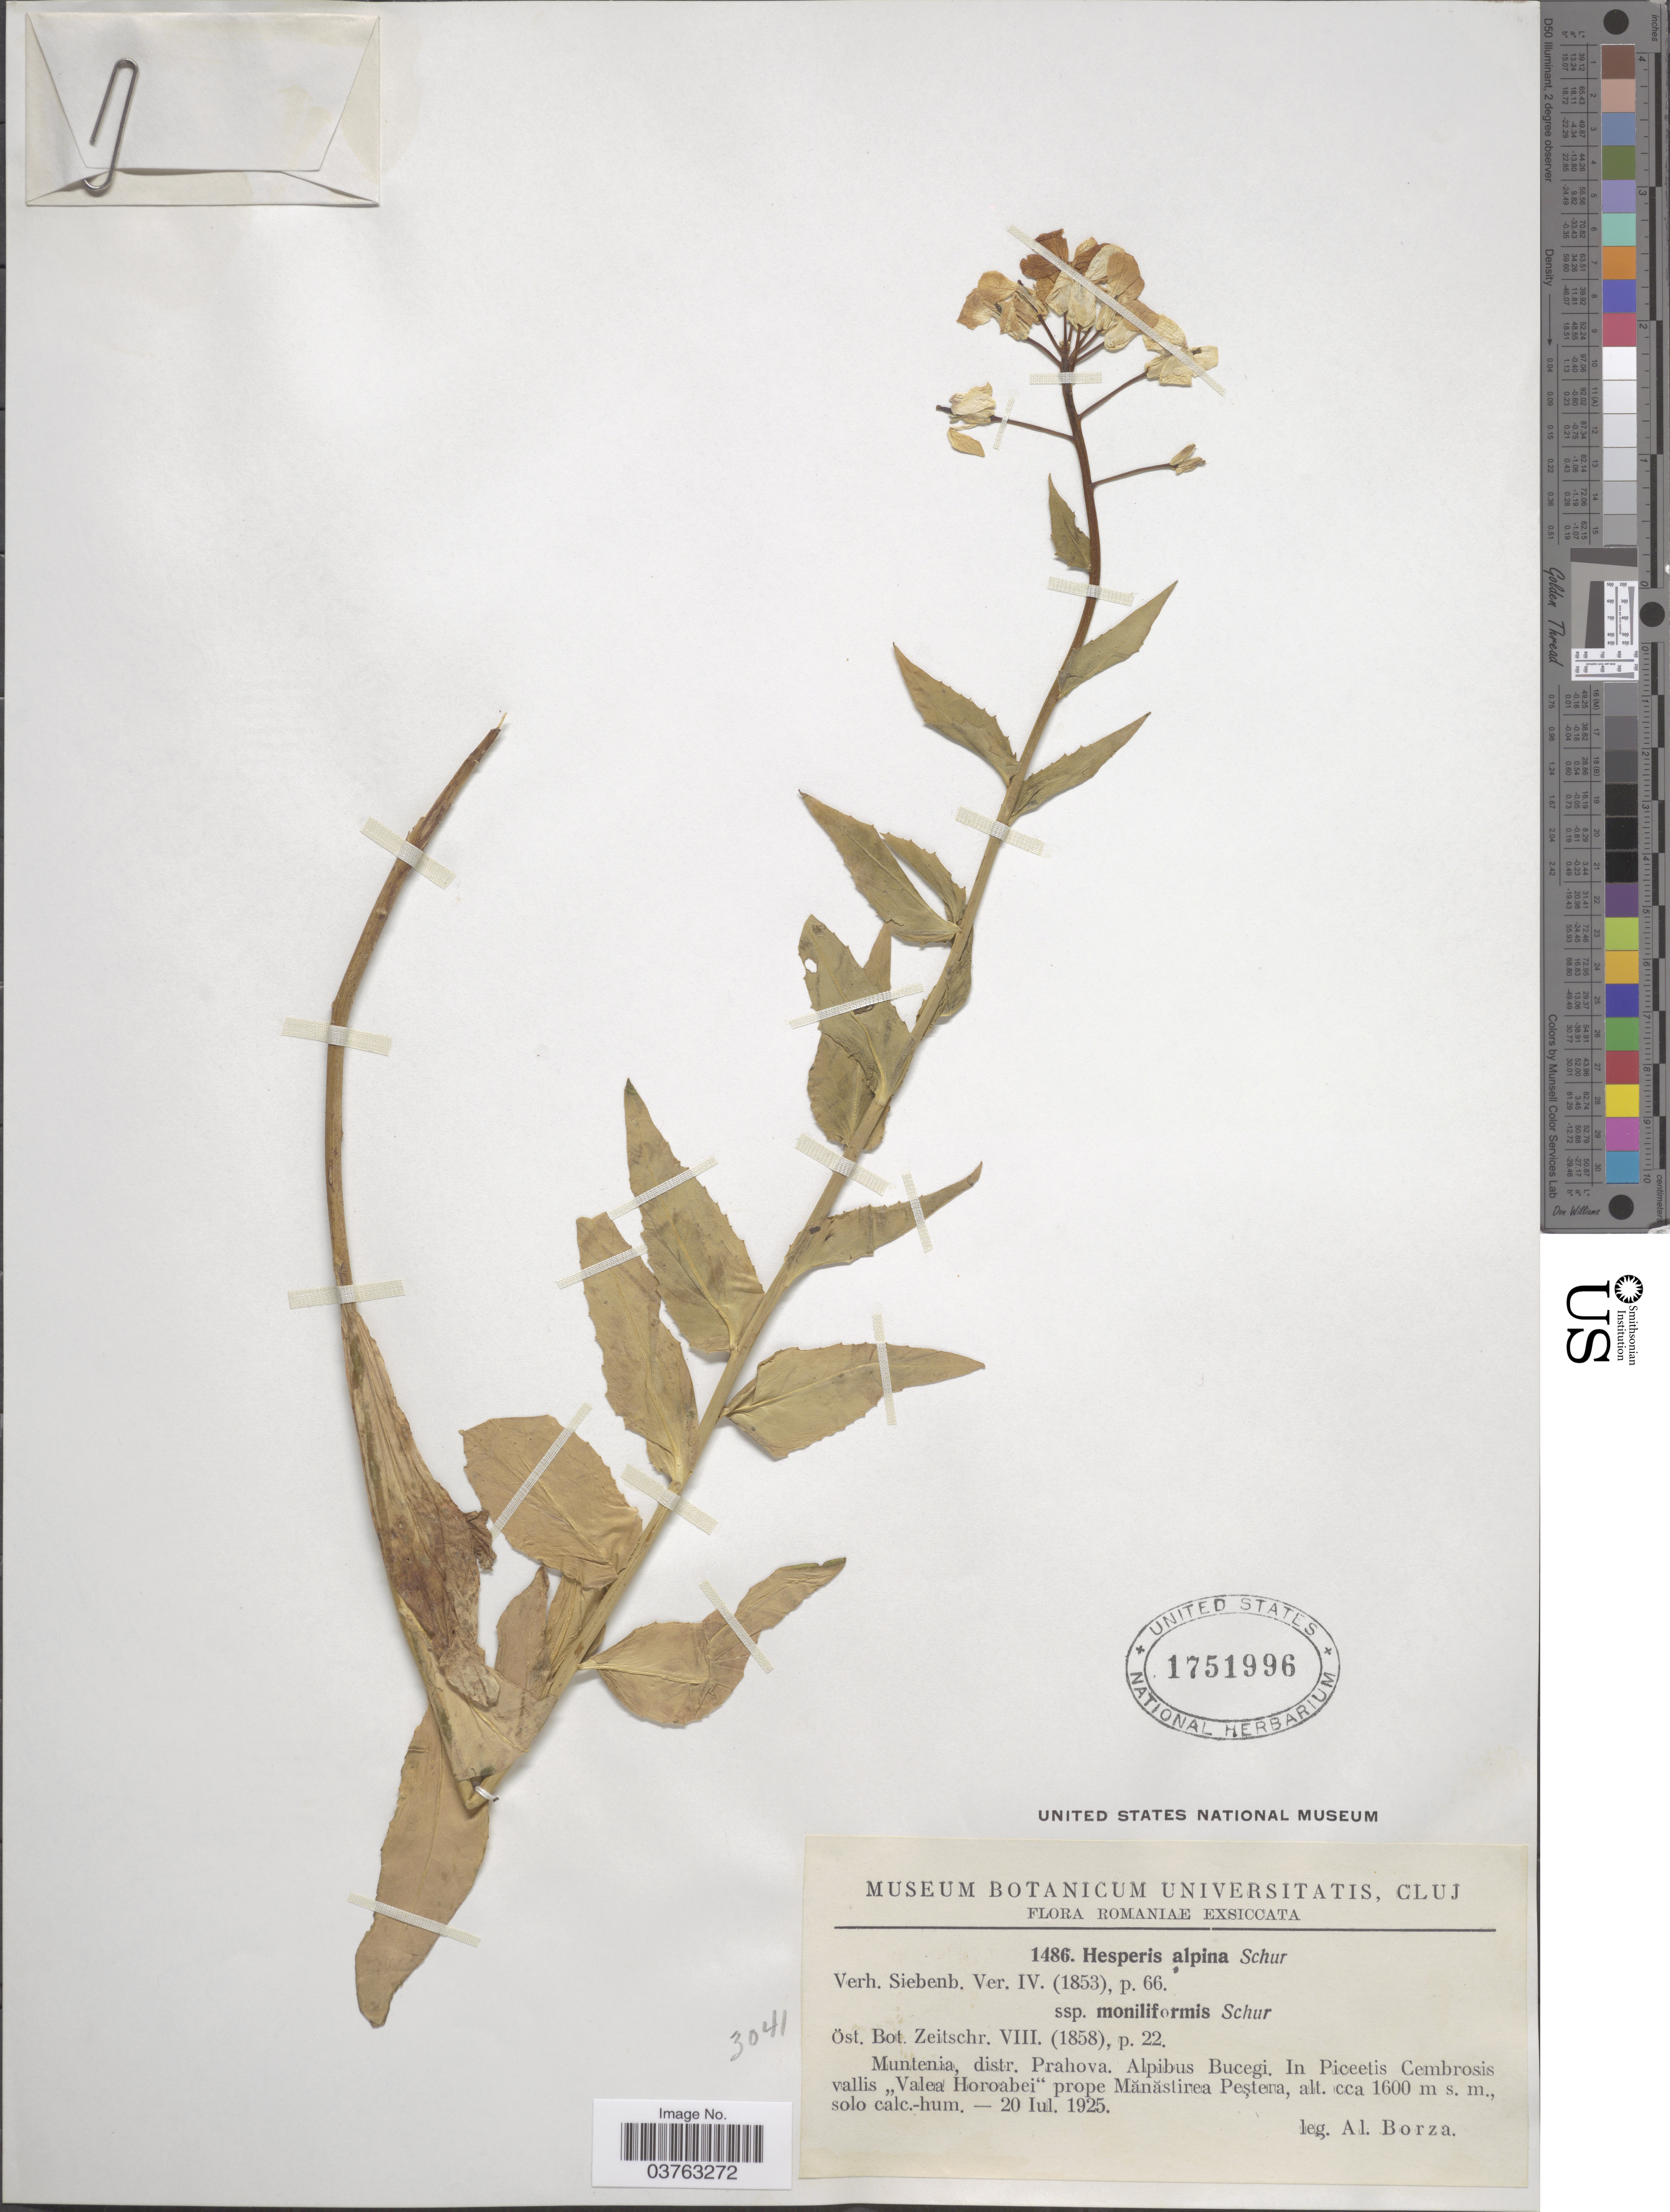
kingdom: Plantae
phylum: Tracheophyta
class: Magnoliopsida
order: Brassicales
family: Brassicaceae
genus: Hesperis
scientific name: Hesperis alpina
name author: Schur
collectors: A. Borza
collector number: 1486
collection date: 1925-07-20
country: Romania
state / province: Prahova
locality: Romaniae. Muntenia, distr. Prahova, Alpibus Bucegi. In Piceetis Cembrosis vallis "Valea Horoabei" prope Mănăstirea Peştera.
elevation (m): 1600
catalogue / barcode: US 1751996